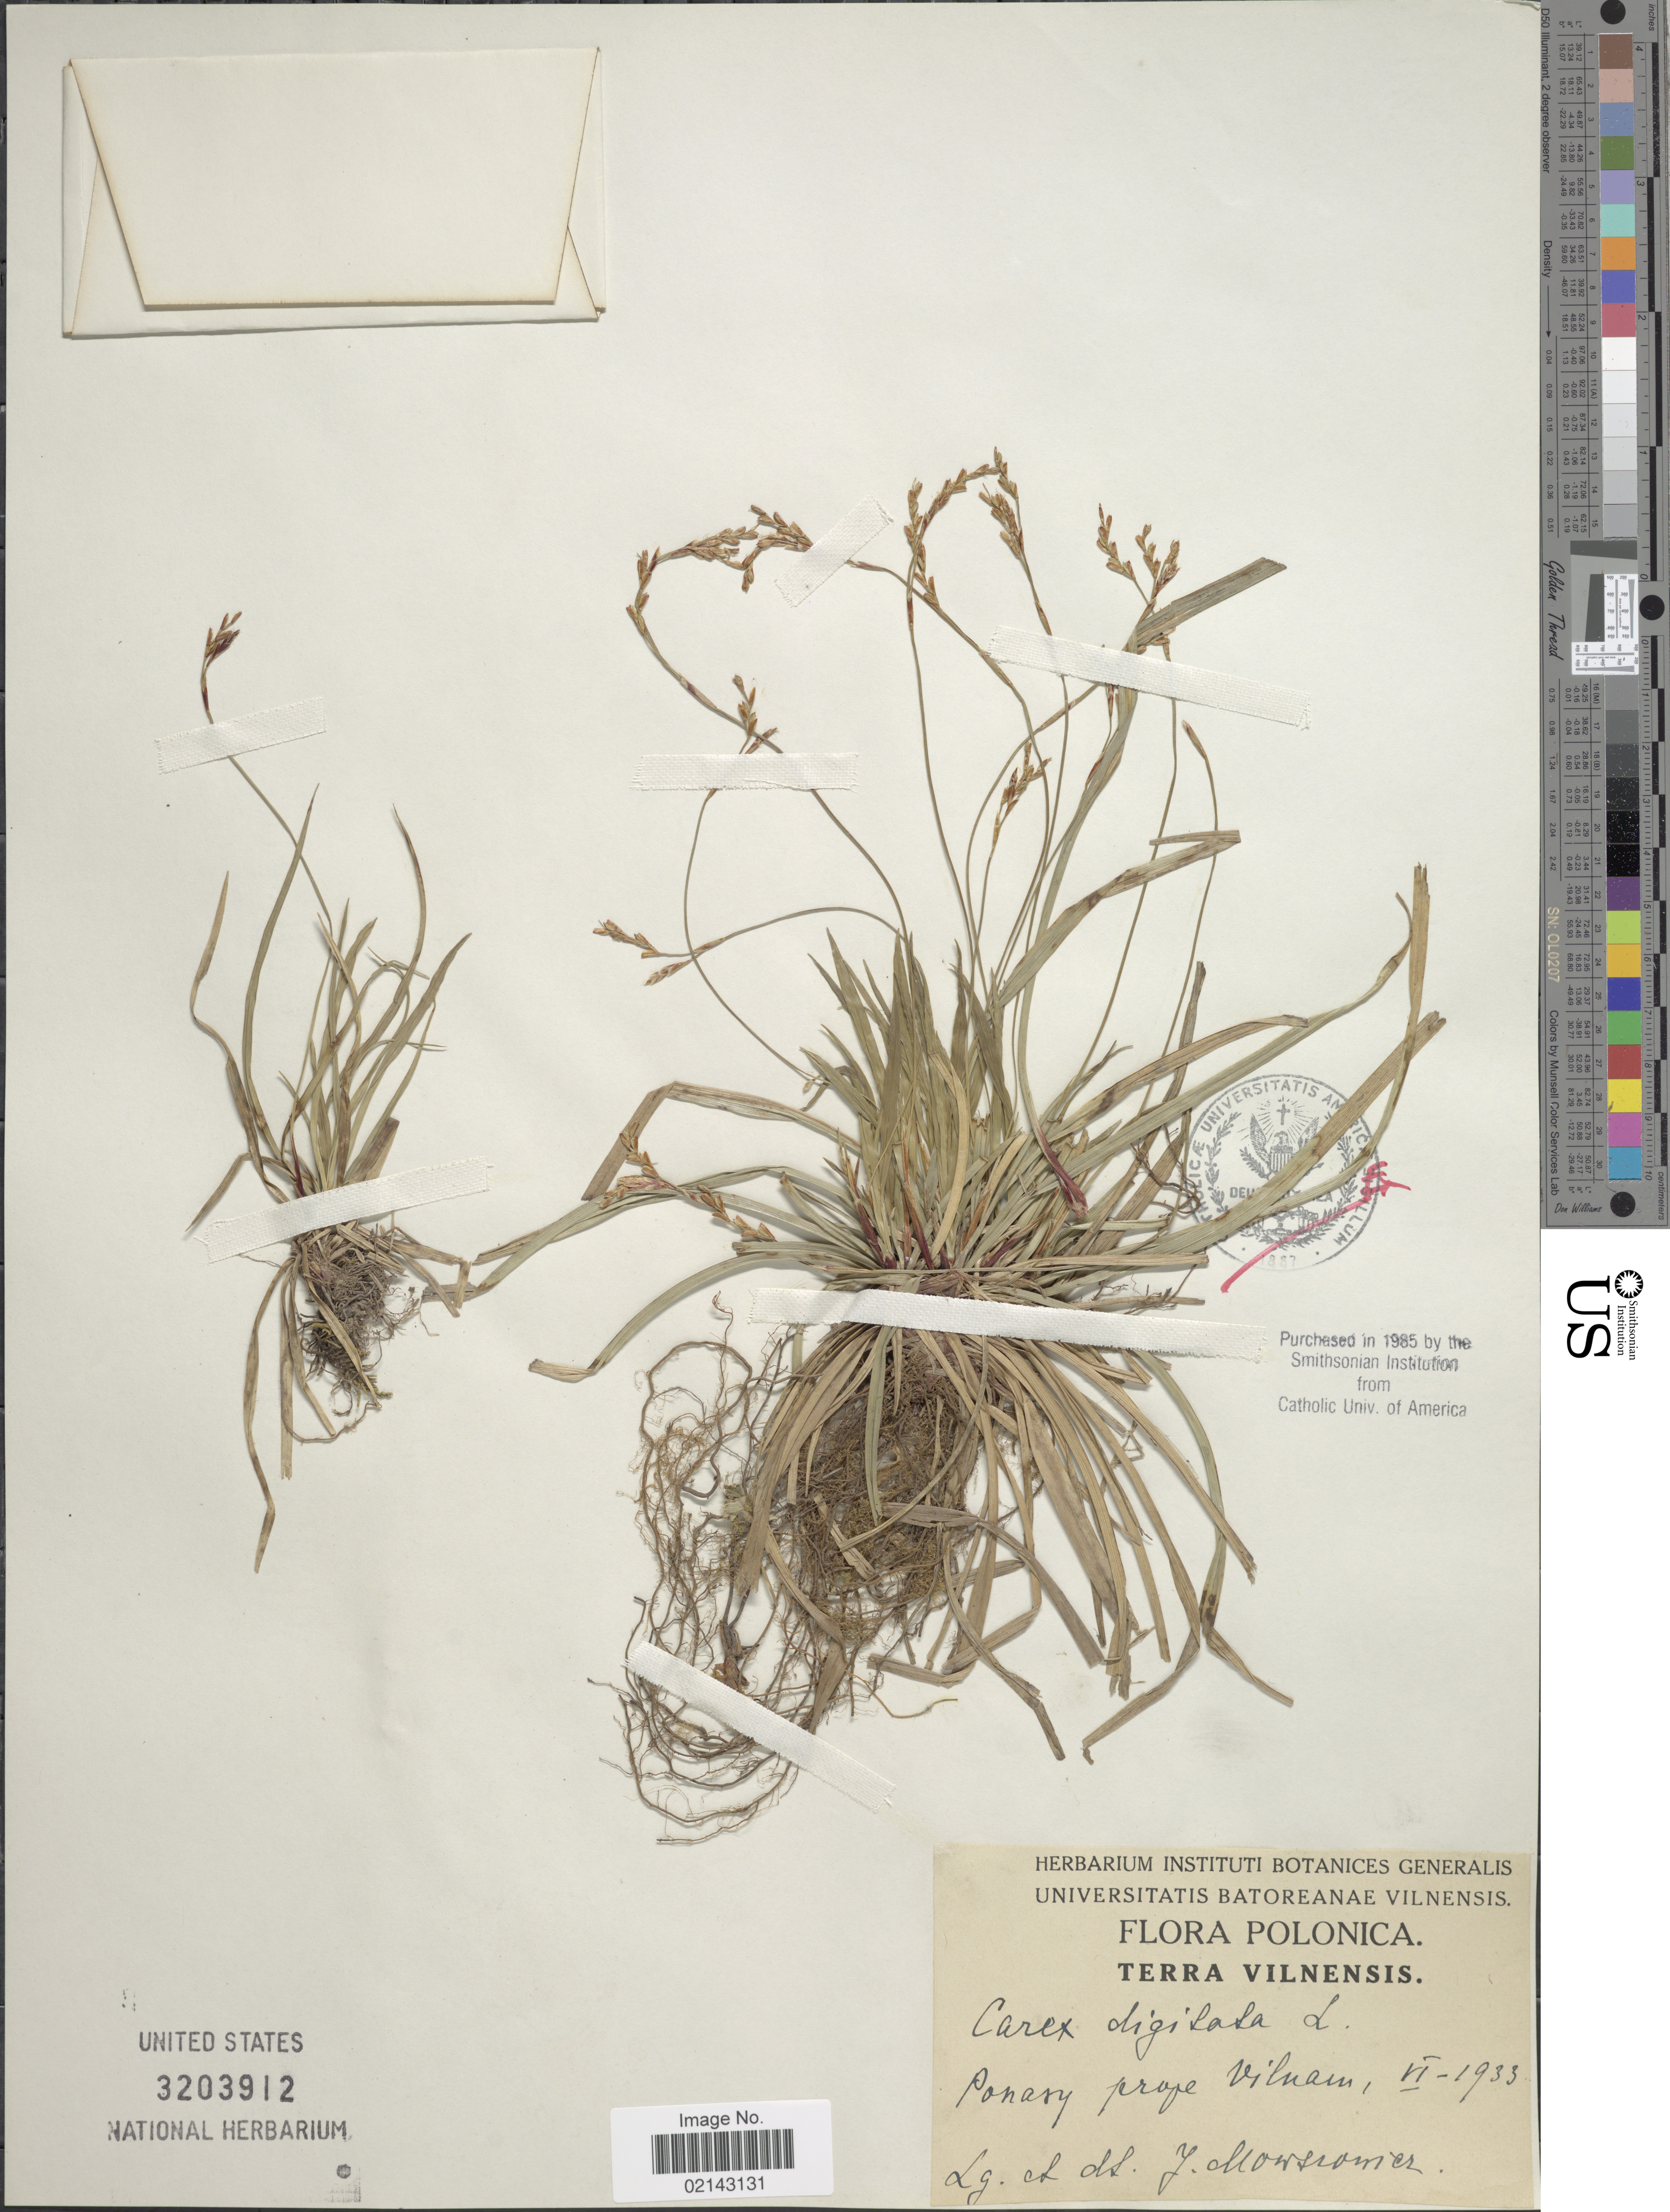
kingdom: Plantae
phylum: Tracheophyta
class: Liliopsida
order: Poales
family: Cyperaceae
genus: Carex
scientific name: Carex digitata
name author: L.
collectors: J. Mowsrowicz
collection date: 1933-06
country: Poland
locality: Polonica. Terra Vilnensis. Ponary prope Vilnam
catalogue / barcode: US 3203912